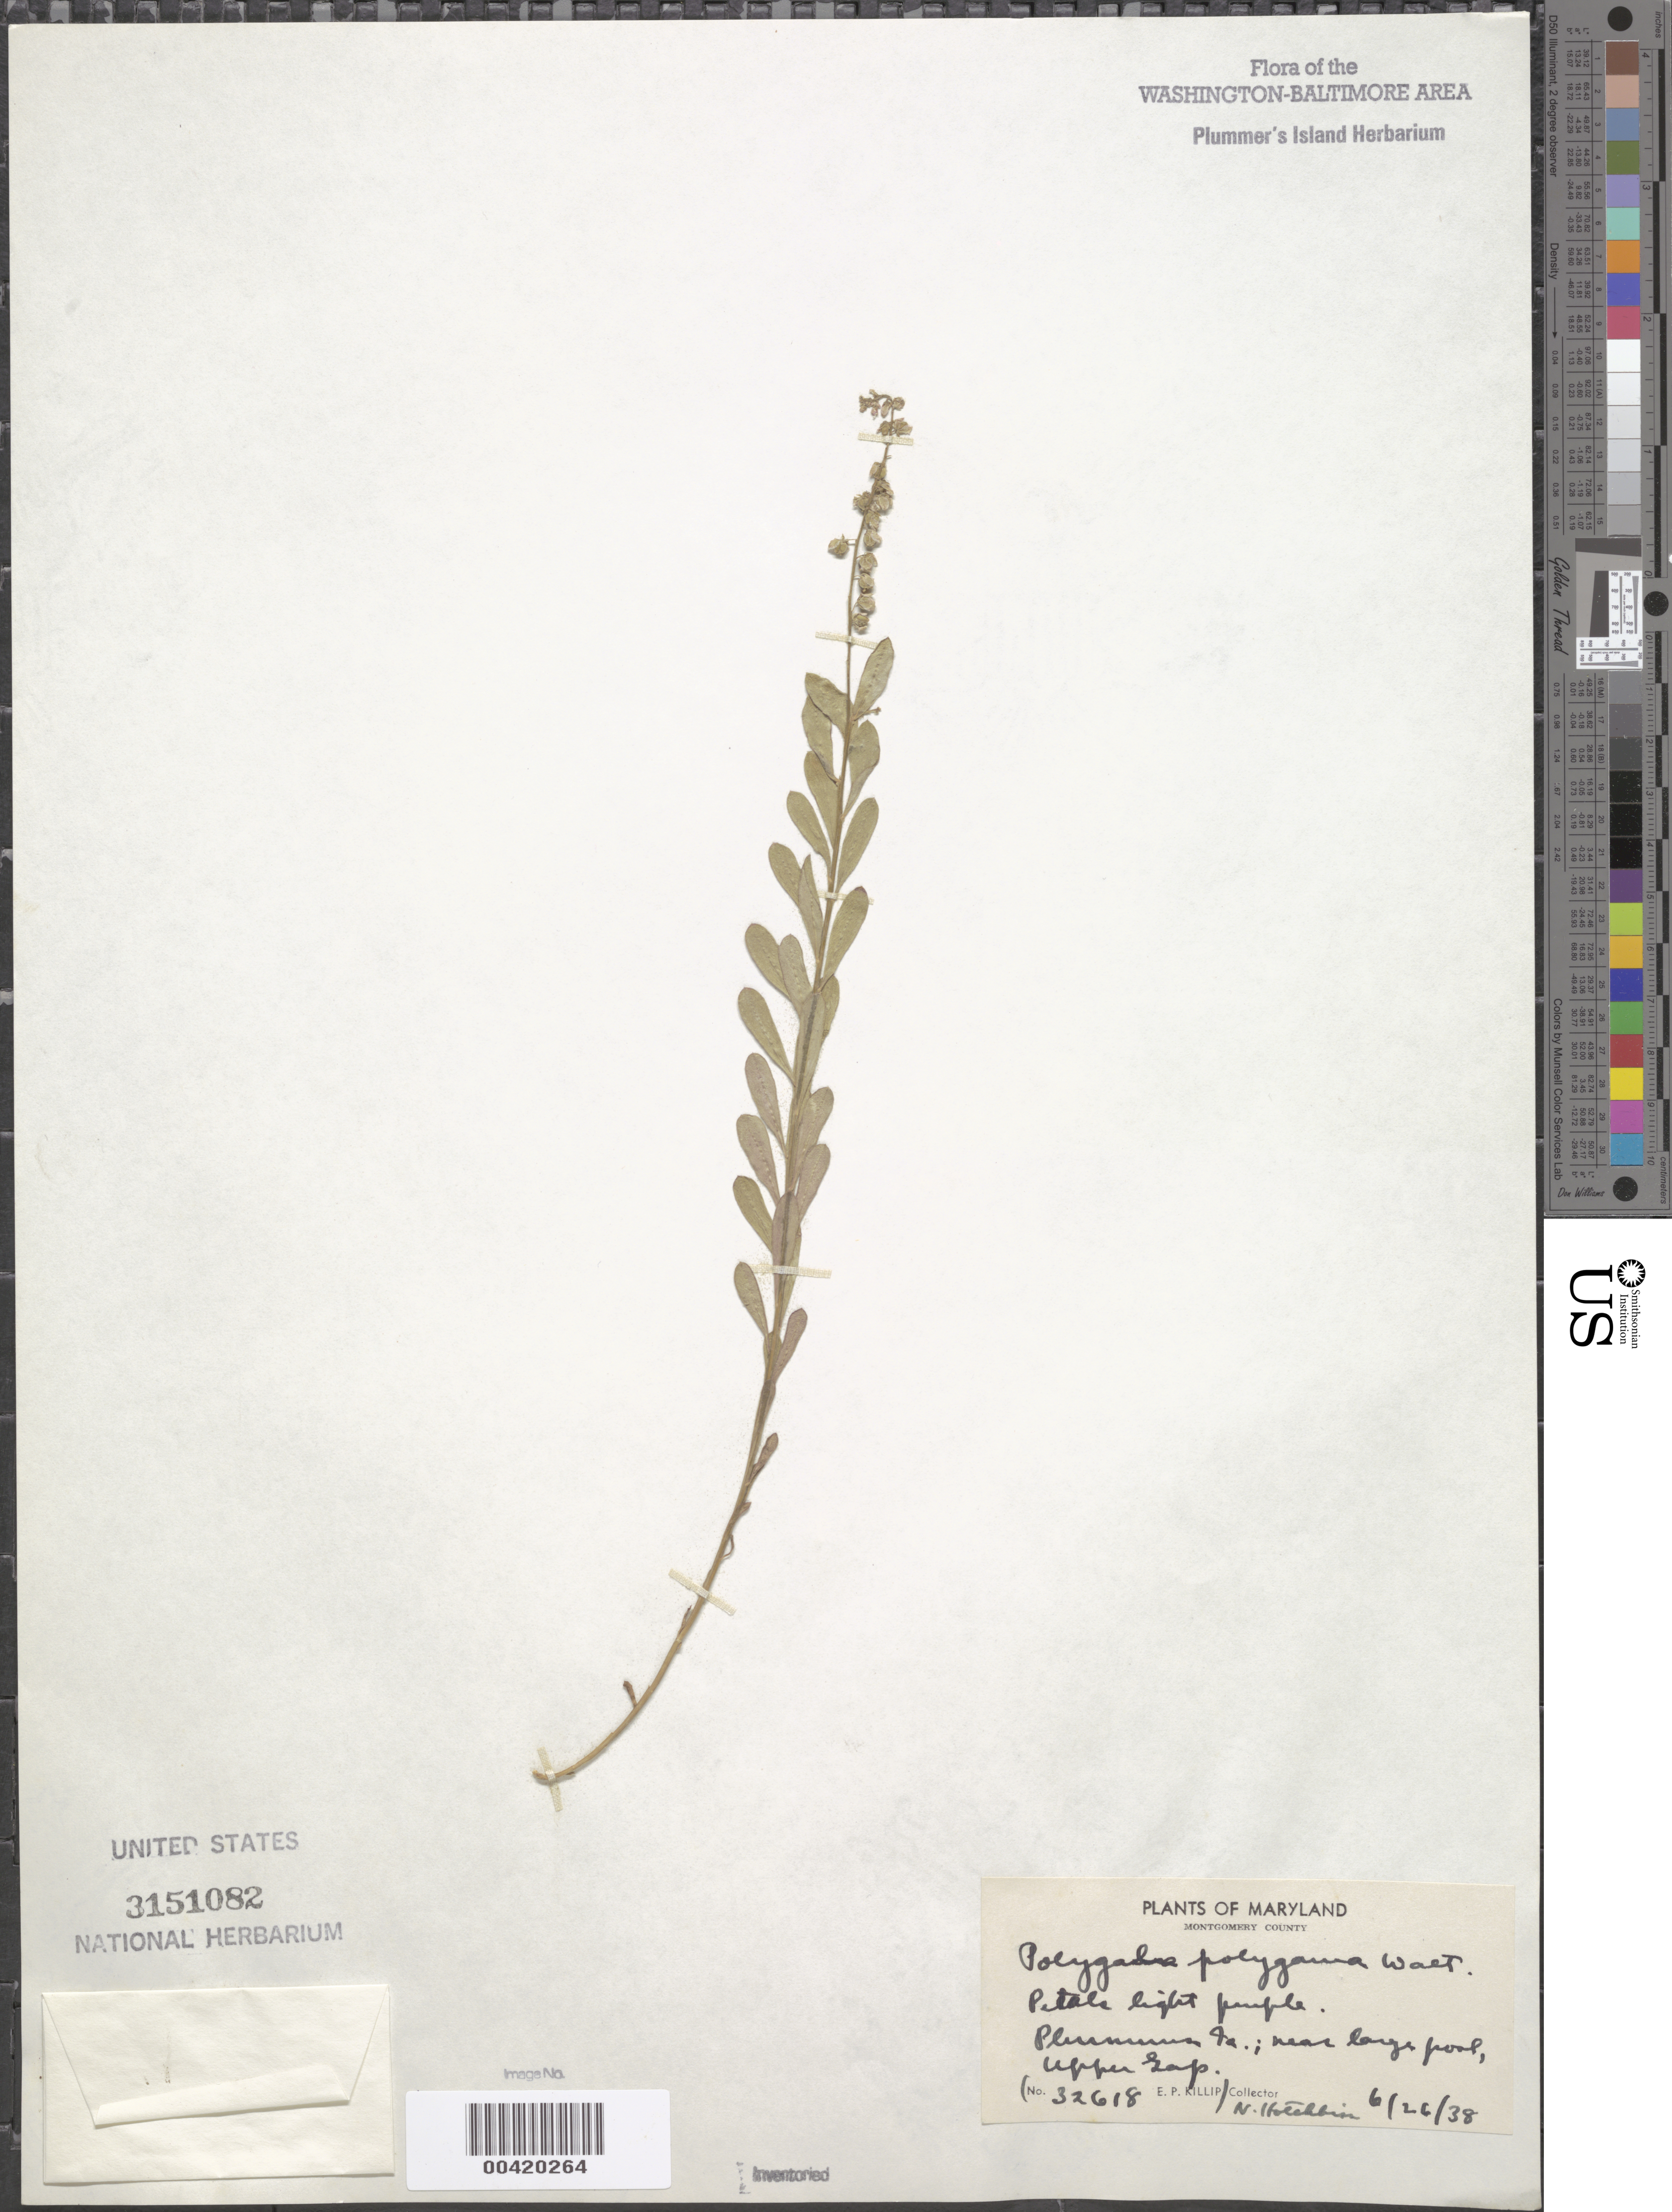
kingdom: Plantae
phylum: Tracheophyta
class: Magnoliopsida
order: Fabales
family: Polygalaceae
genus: Polygala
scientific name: Polygala polygama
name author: Walter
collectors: E. P. Killip & N. Hotchkiss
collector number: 32618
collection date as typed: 26 Jun 1936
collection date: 1936-06-26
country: United States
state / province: Maryland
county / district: Montgomery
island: Plummers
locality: Plummer's Island; near large pool, Upper Gap C. & O. Canal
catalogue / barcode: US 3151082